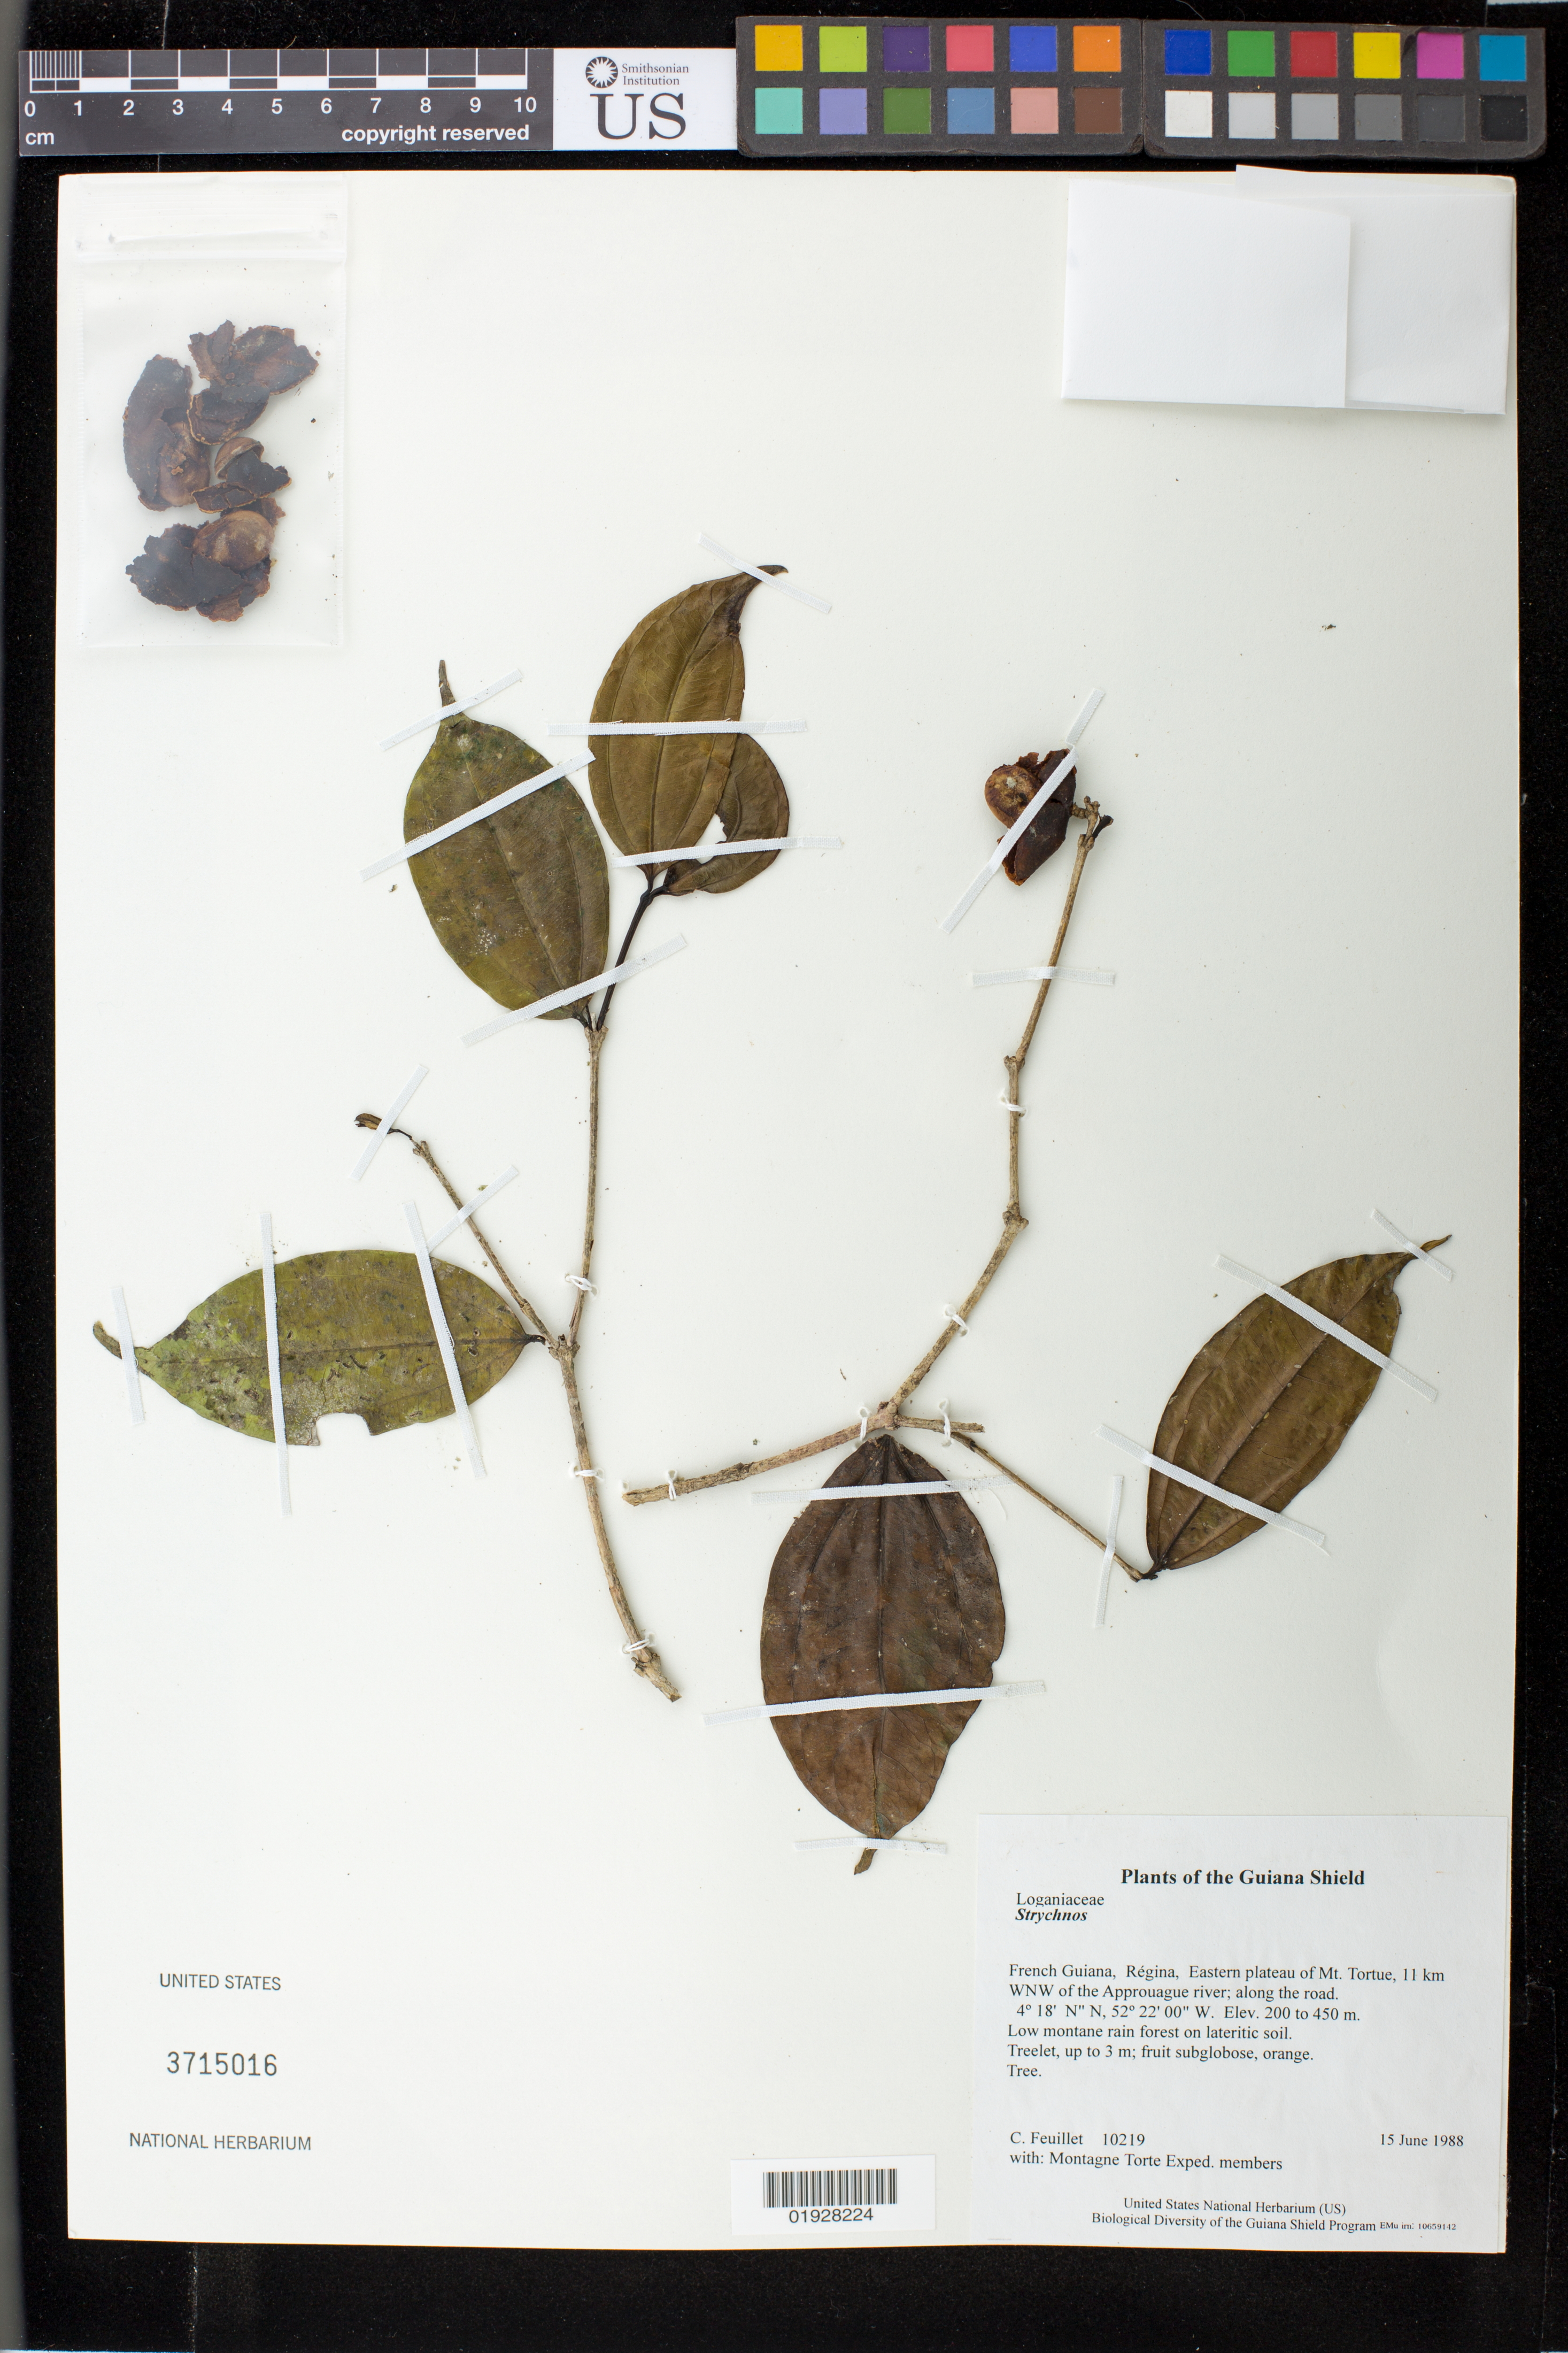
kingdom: Plantae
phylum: Tracheophyta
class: Magnoliopsida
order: Gentianales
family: Loganiaceae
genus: Strychnos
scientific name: Strychnos sp.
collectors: C. Feuillet & Montagne Torte Exped. members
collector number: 10219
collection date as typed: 15 June 1988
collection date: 1988-06-15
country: French Guiana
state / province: Cayenne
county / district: Regina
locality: Eastern plateau of Mt. Tortue, 11 km WNW of the Approuague river; along the road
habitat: Low montane rain forest on lateritic soil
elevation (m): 200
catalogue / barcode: US 3715016